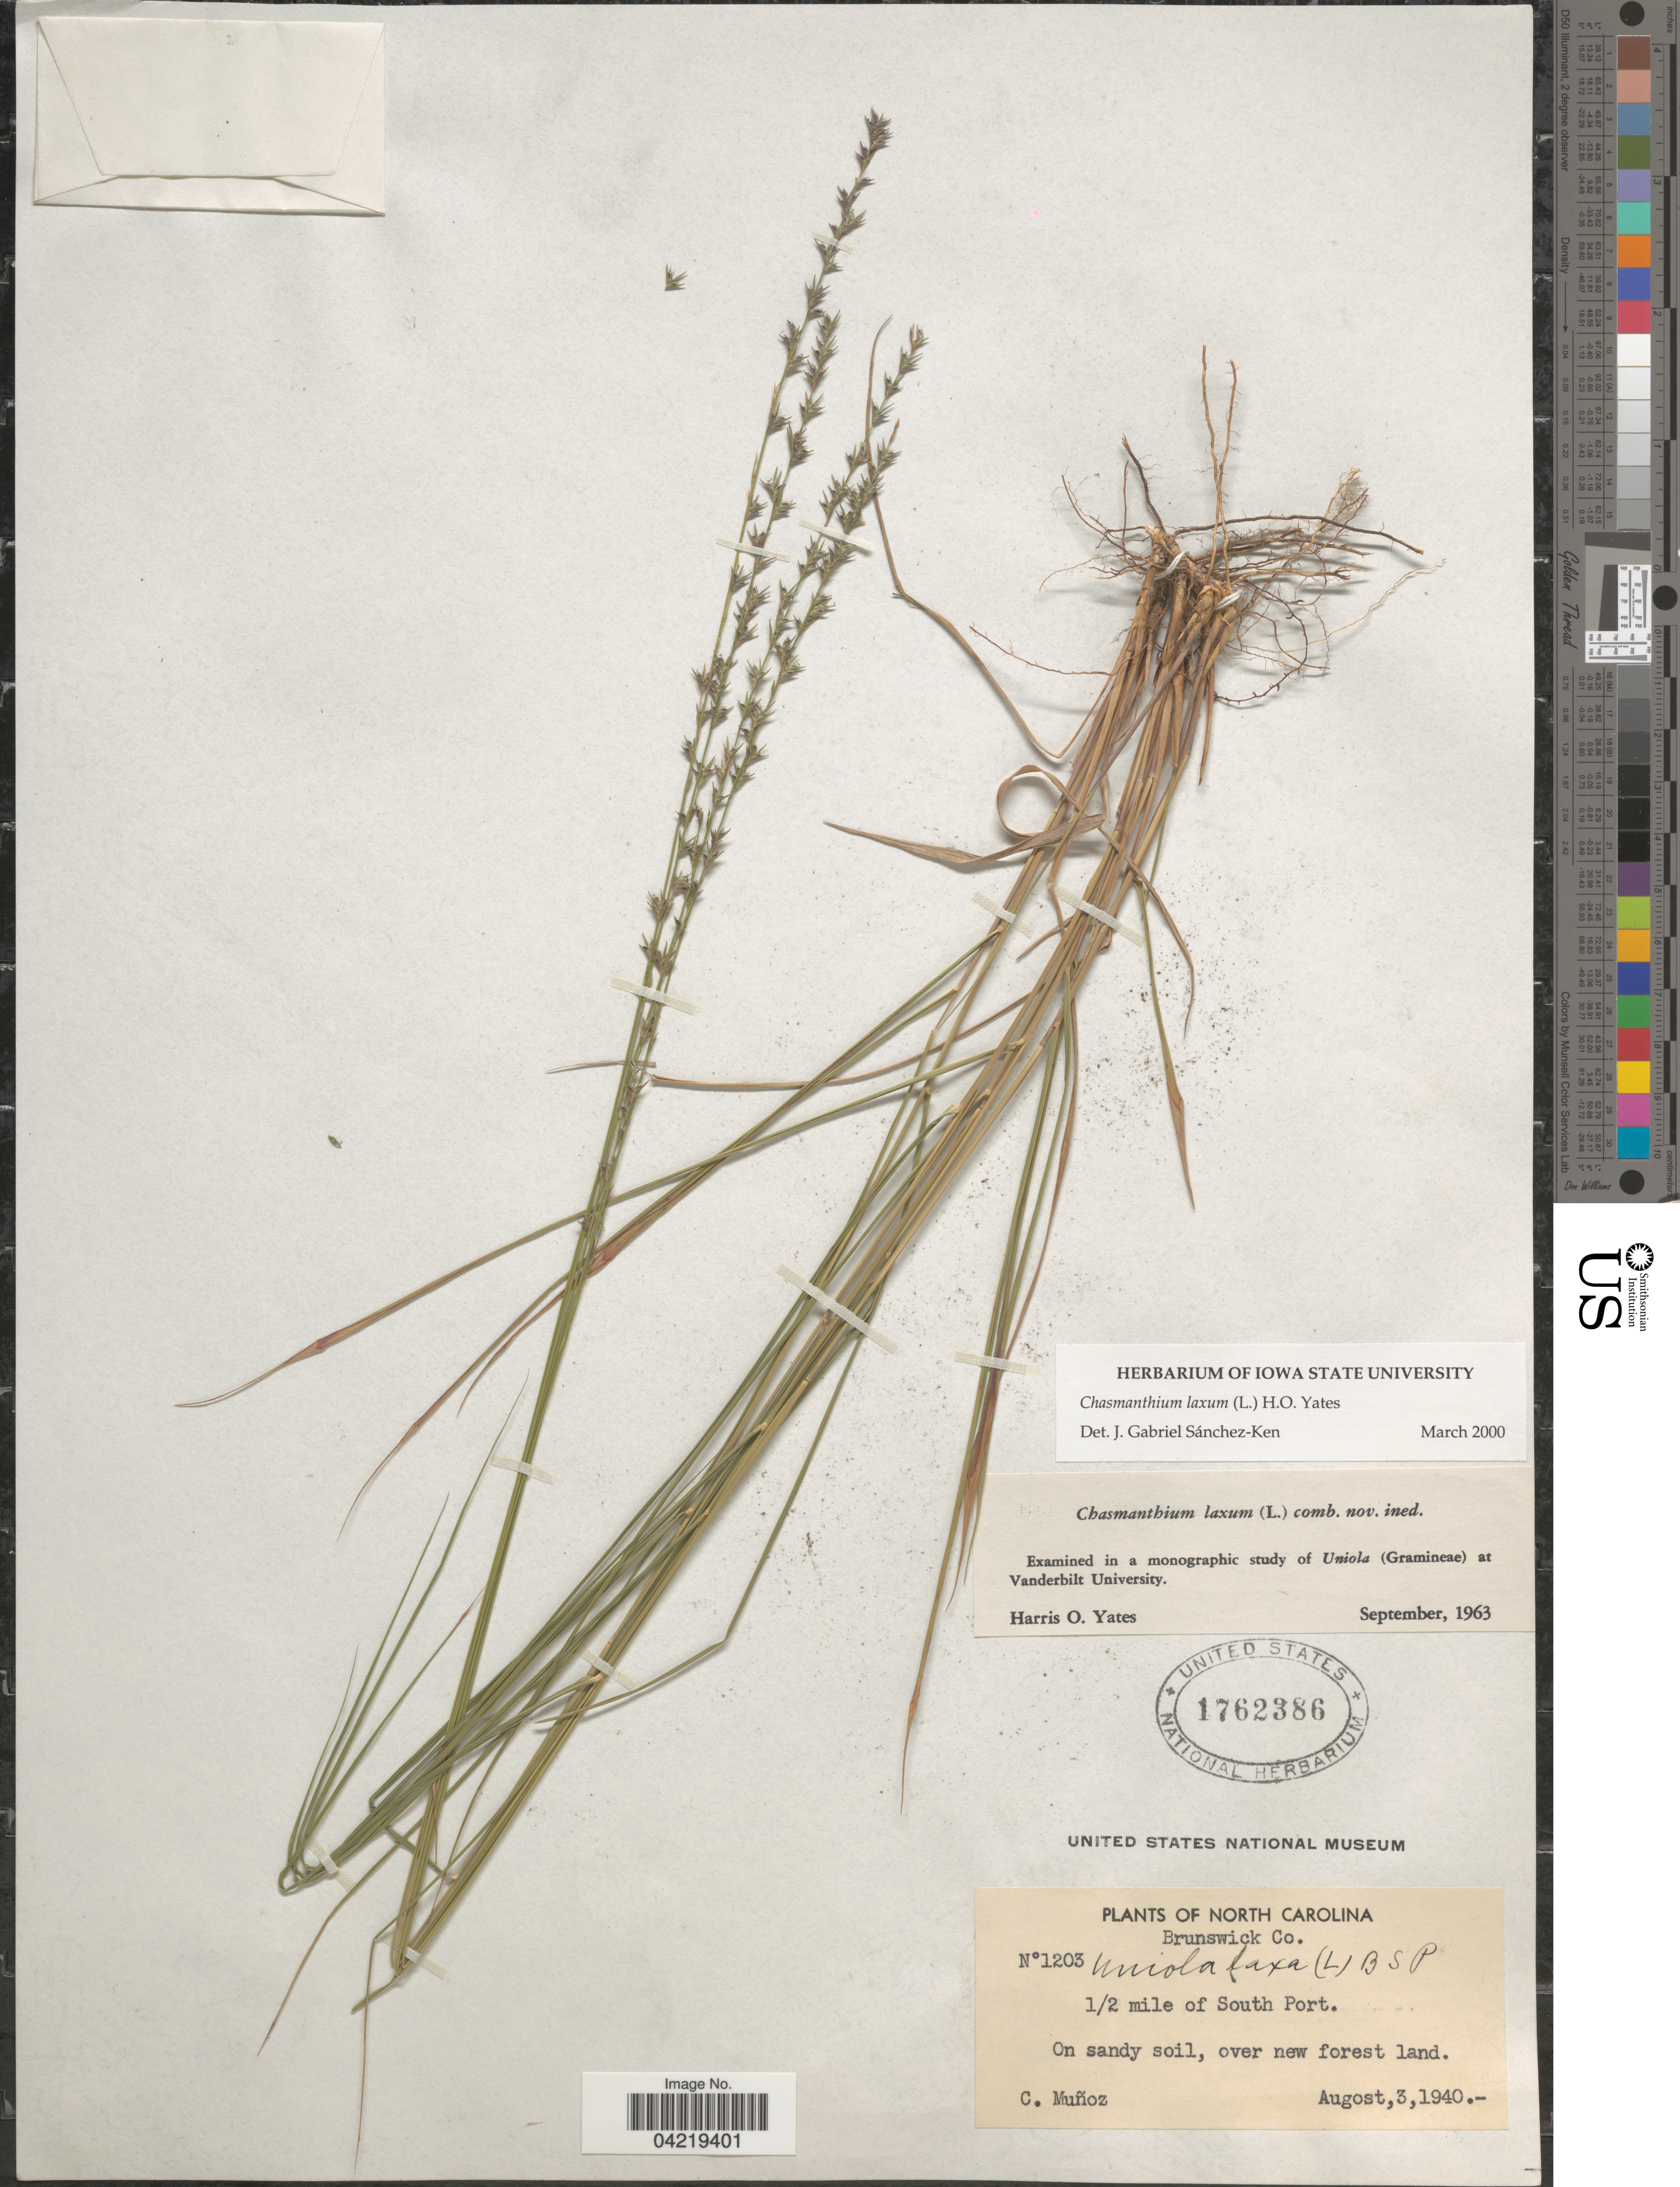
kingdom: Plantae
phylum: Tracheophyta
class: Liliopsida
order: Poales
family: Poaceae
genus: Chasmanthium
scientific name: Chasmanthium laxum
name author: (L.) H.O. Yates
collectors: C. Muñoz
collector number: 1203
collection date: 1940-08-03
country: United States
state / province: North Carolina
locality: Brunswick Co. ½ mile of South Port.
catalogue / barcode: US 1762386